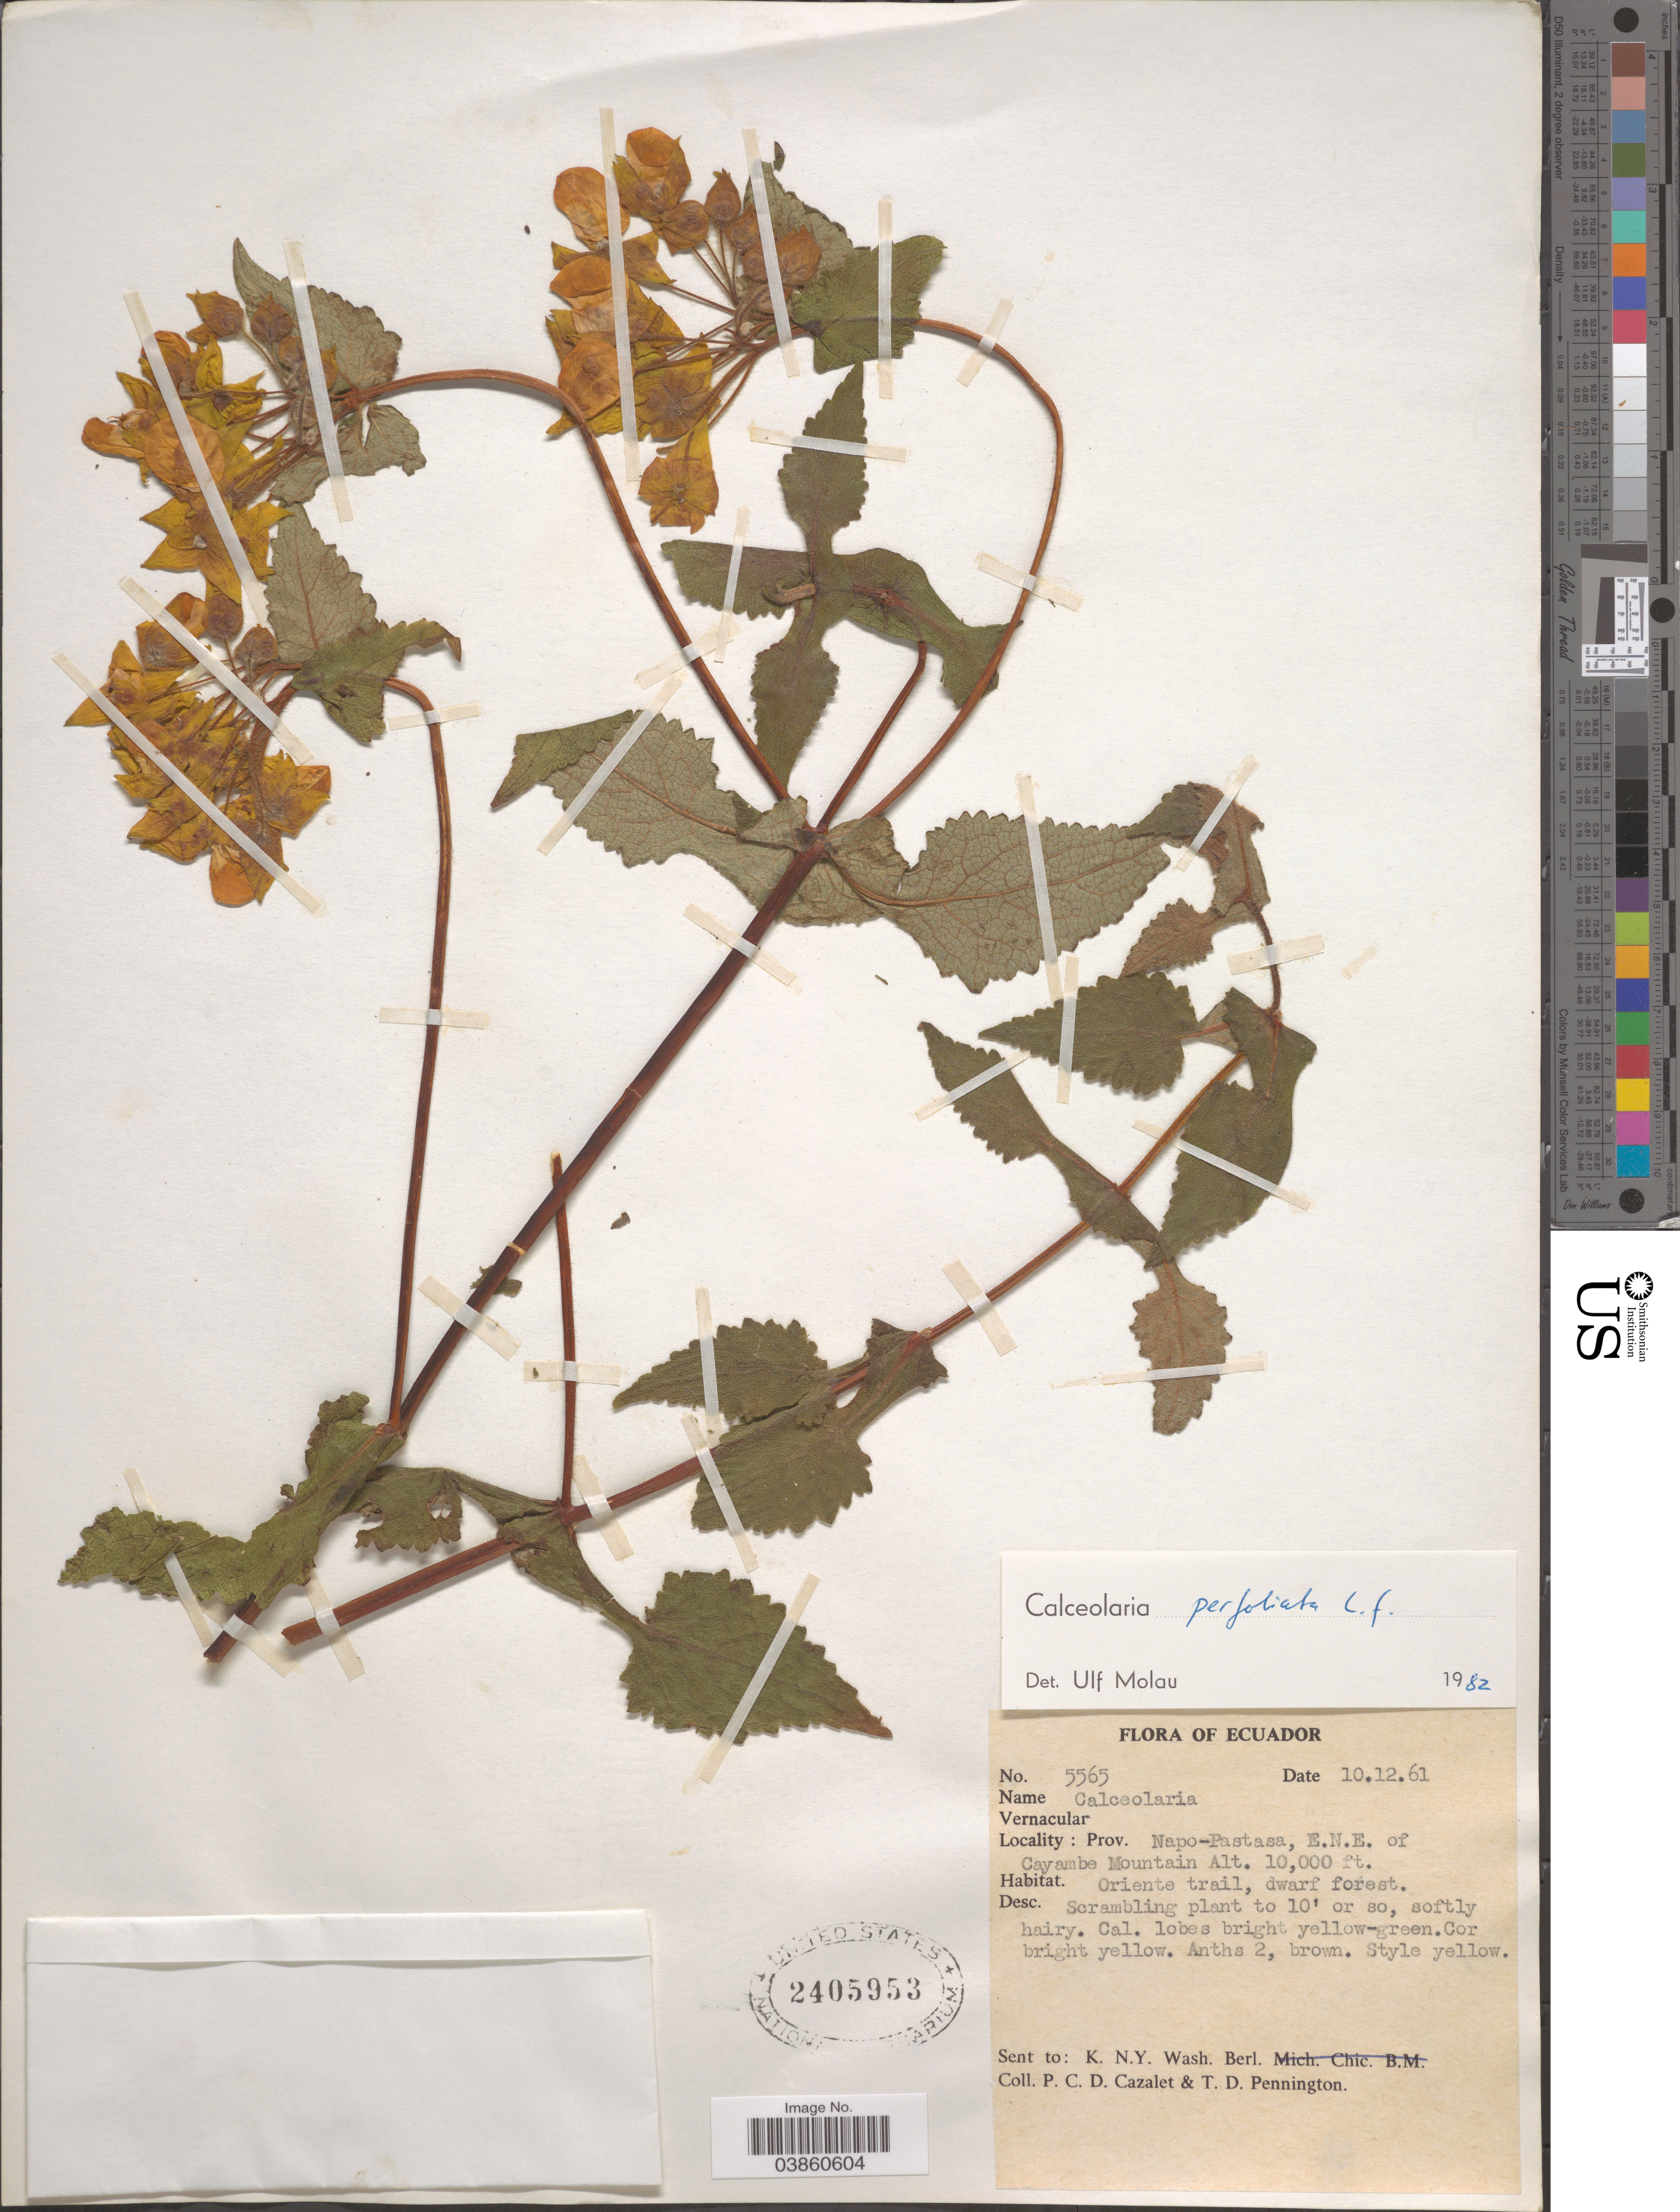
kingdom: Plantae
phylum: Tracheophyta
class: Magnoliopsida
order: Lamiales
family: Calceolariaceae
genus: Calceolaria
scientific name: Calceolaria perfoliata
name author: L. f.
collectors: P. C. D. Cazalet & T. D. Pennington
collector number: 5565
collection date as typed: Transcribed d/m/y: 10/12/61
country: Ecuador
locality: Prov. Napo-Pastasa, E.N.E. of Cayambe Mountain.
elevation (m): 3048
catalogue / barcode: US 2405953